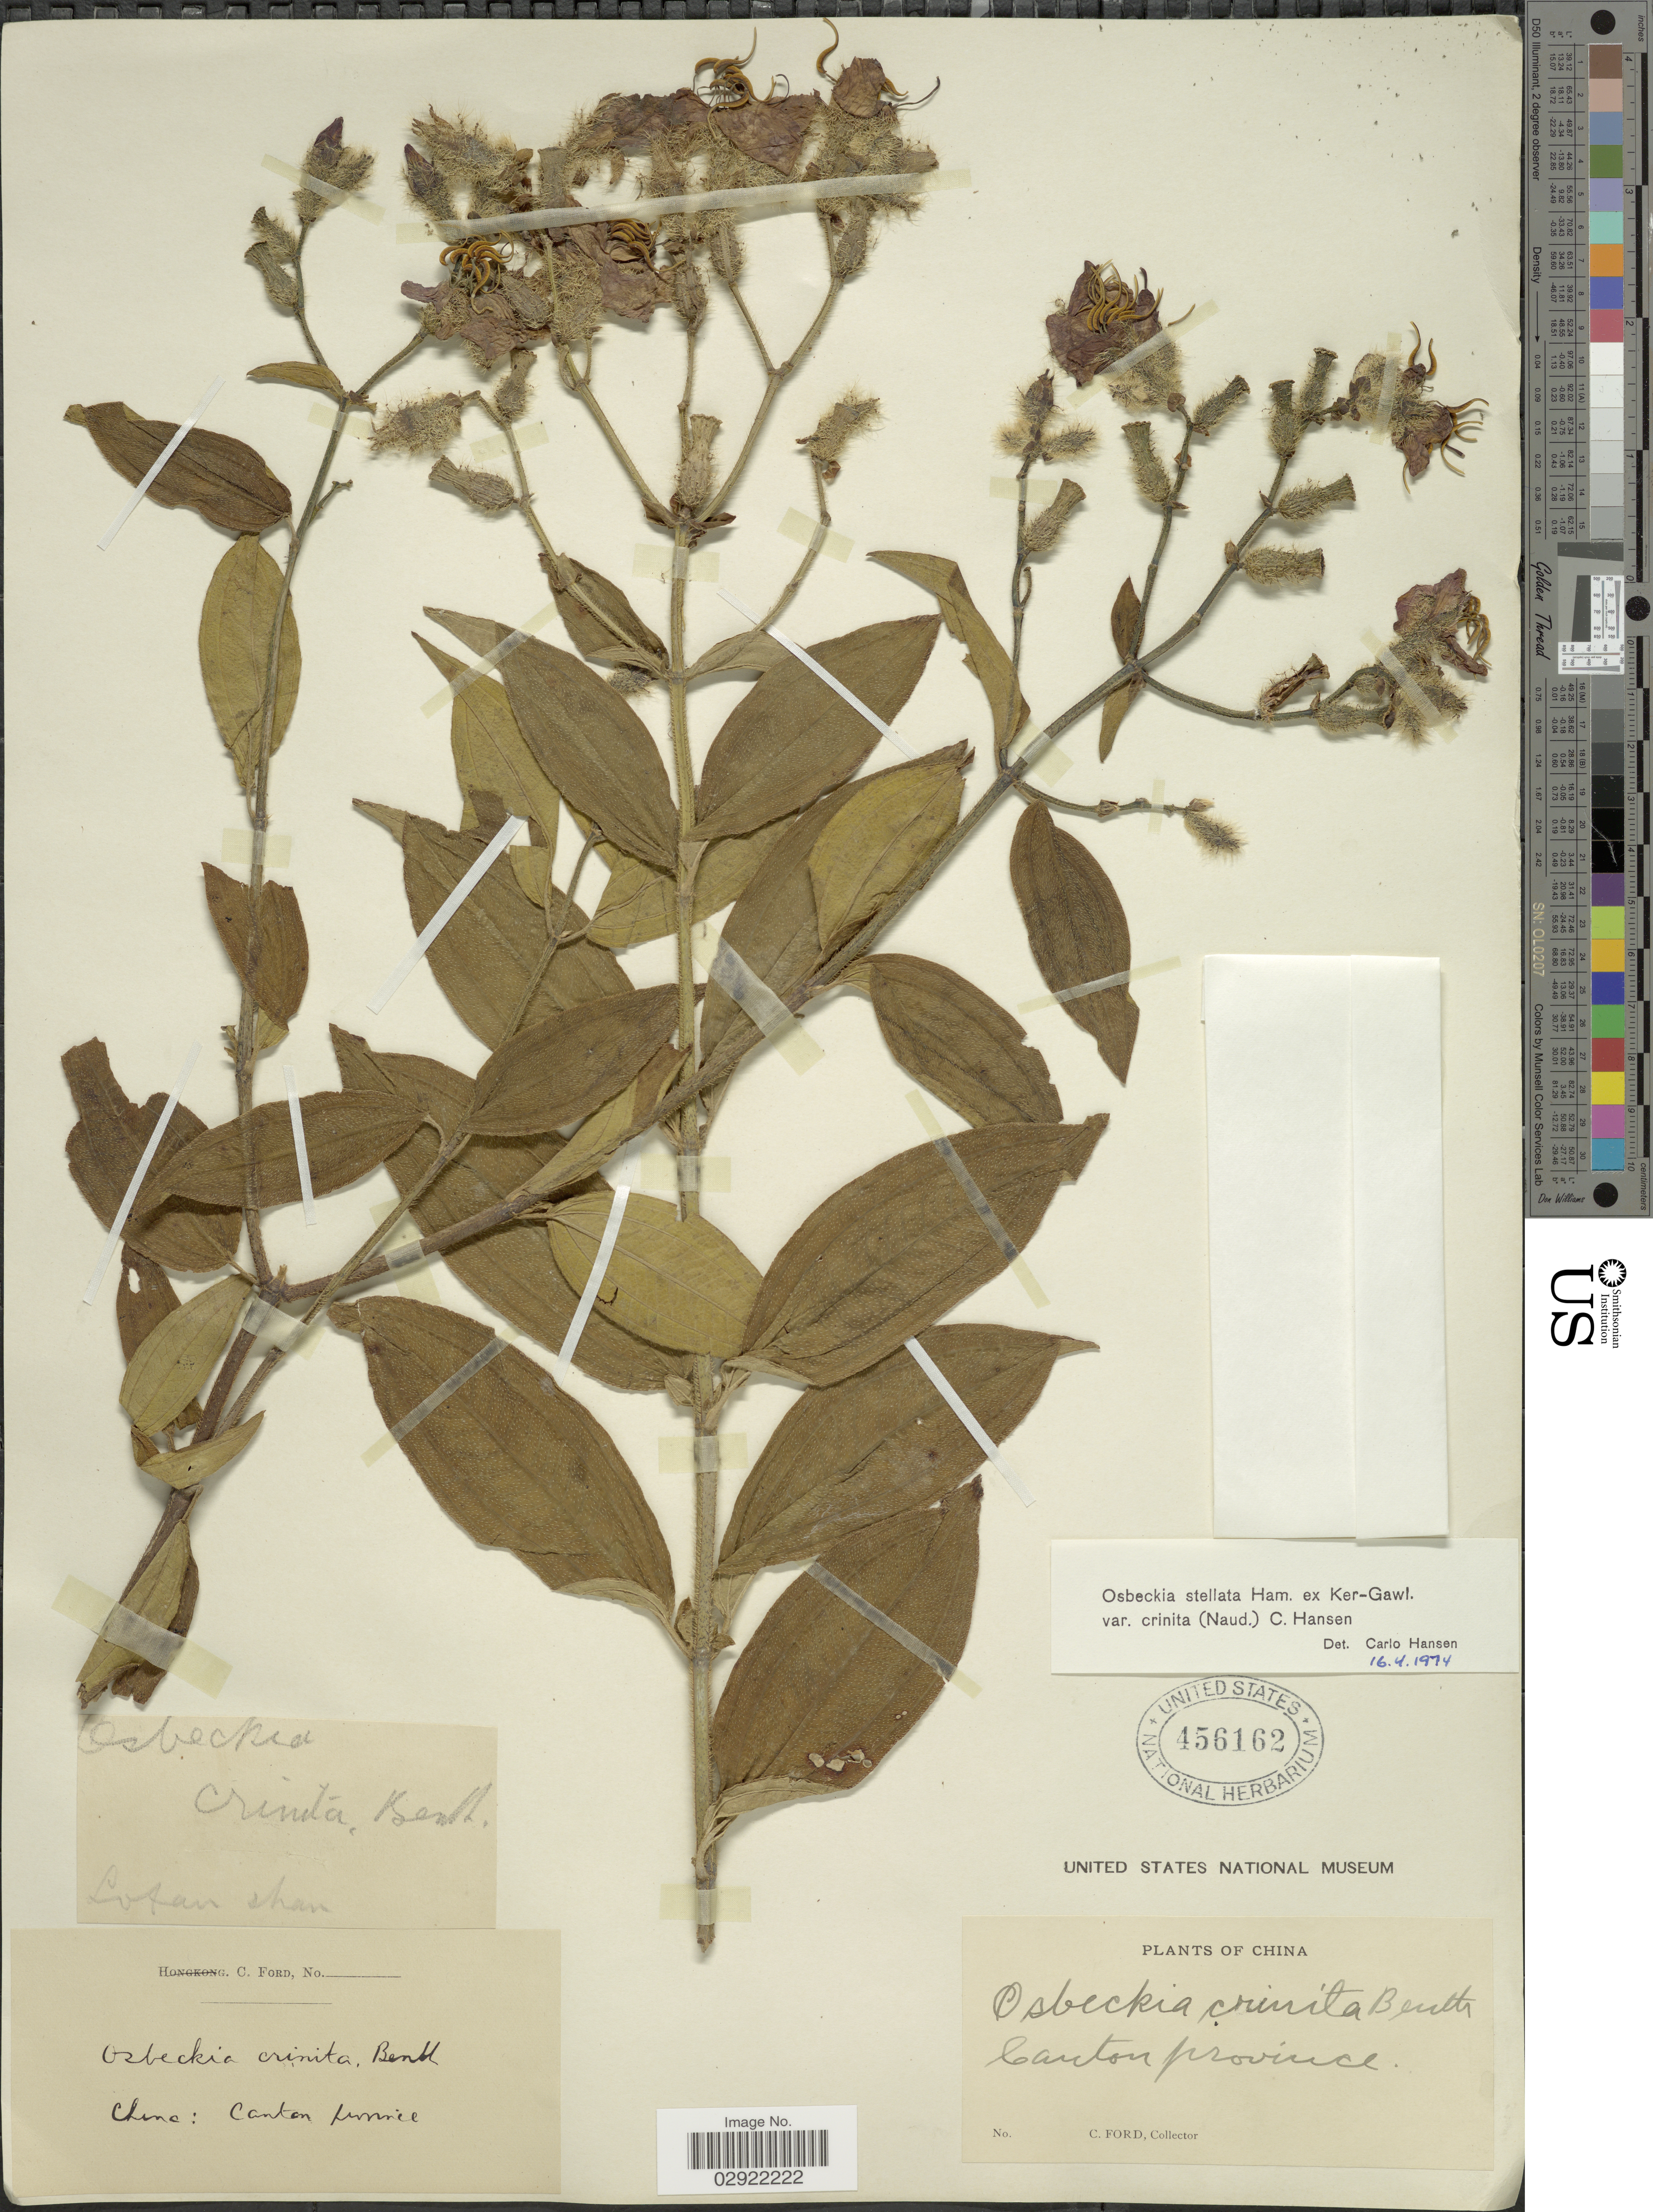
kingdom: Plantae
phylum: Tracheophyta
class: Magnoliopsida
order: Myrtales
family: Melastomataceae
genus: Osbeckia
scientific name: Osbeckia stellata var. crinita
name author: (Benth. ex Naudin) C.Hansen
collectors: C. Ford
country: China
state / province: Guangdong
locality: Lofau shan. Canton Province.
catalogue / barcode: US 456162